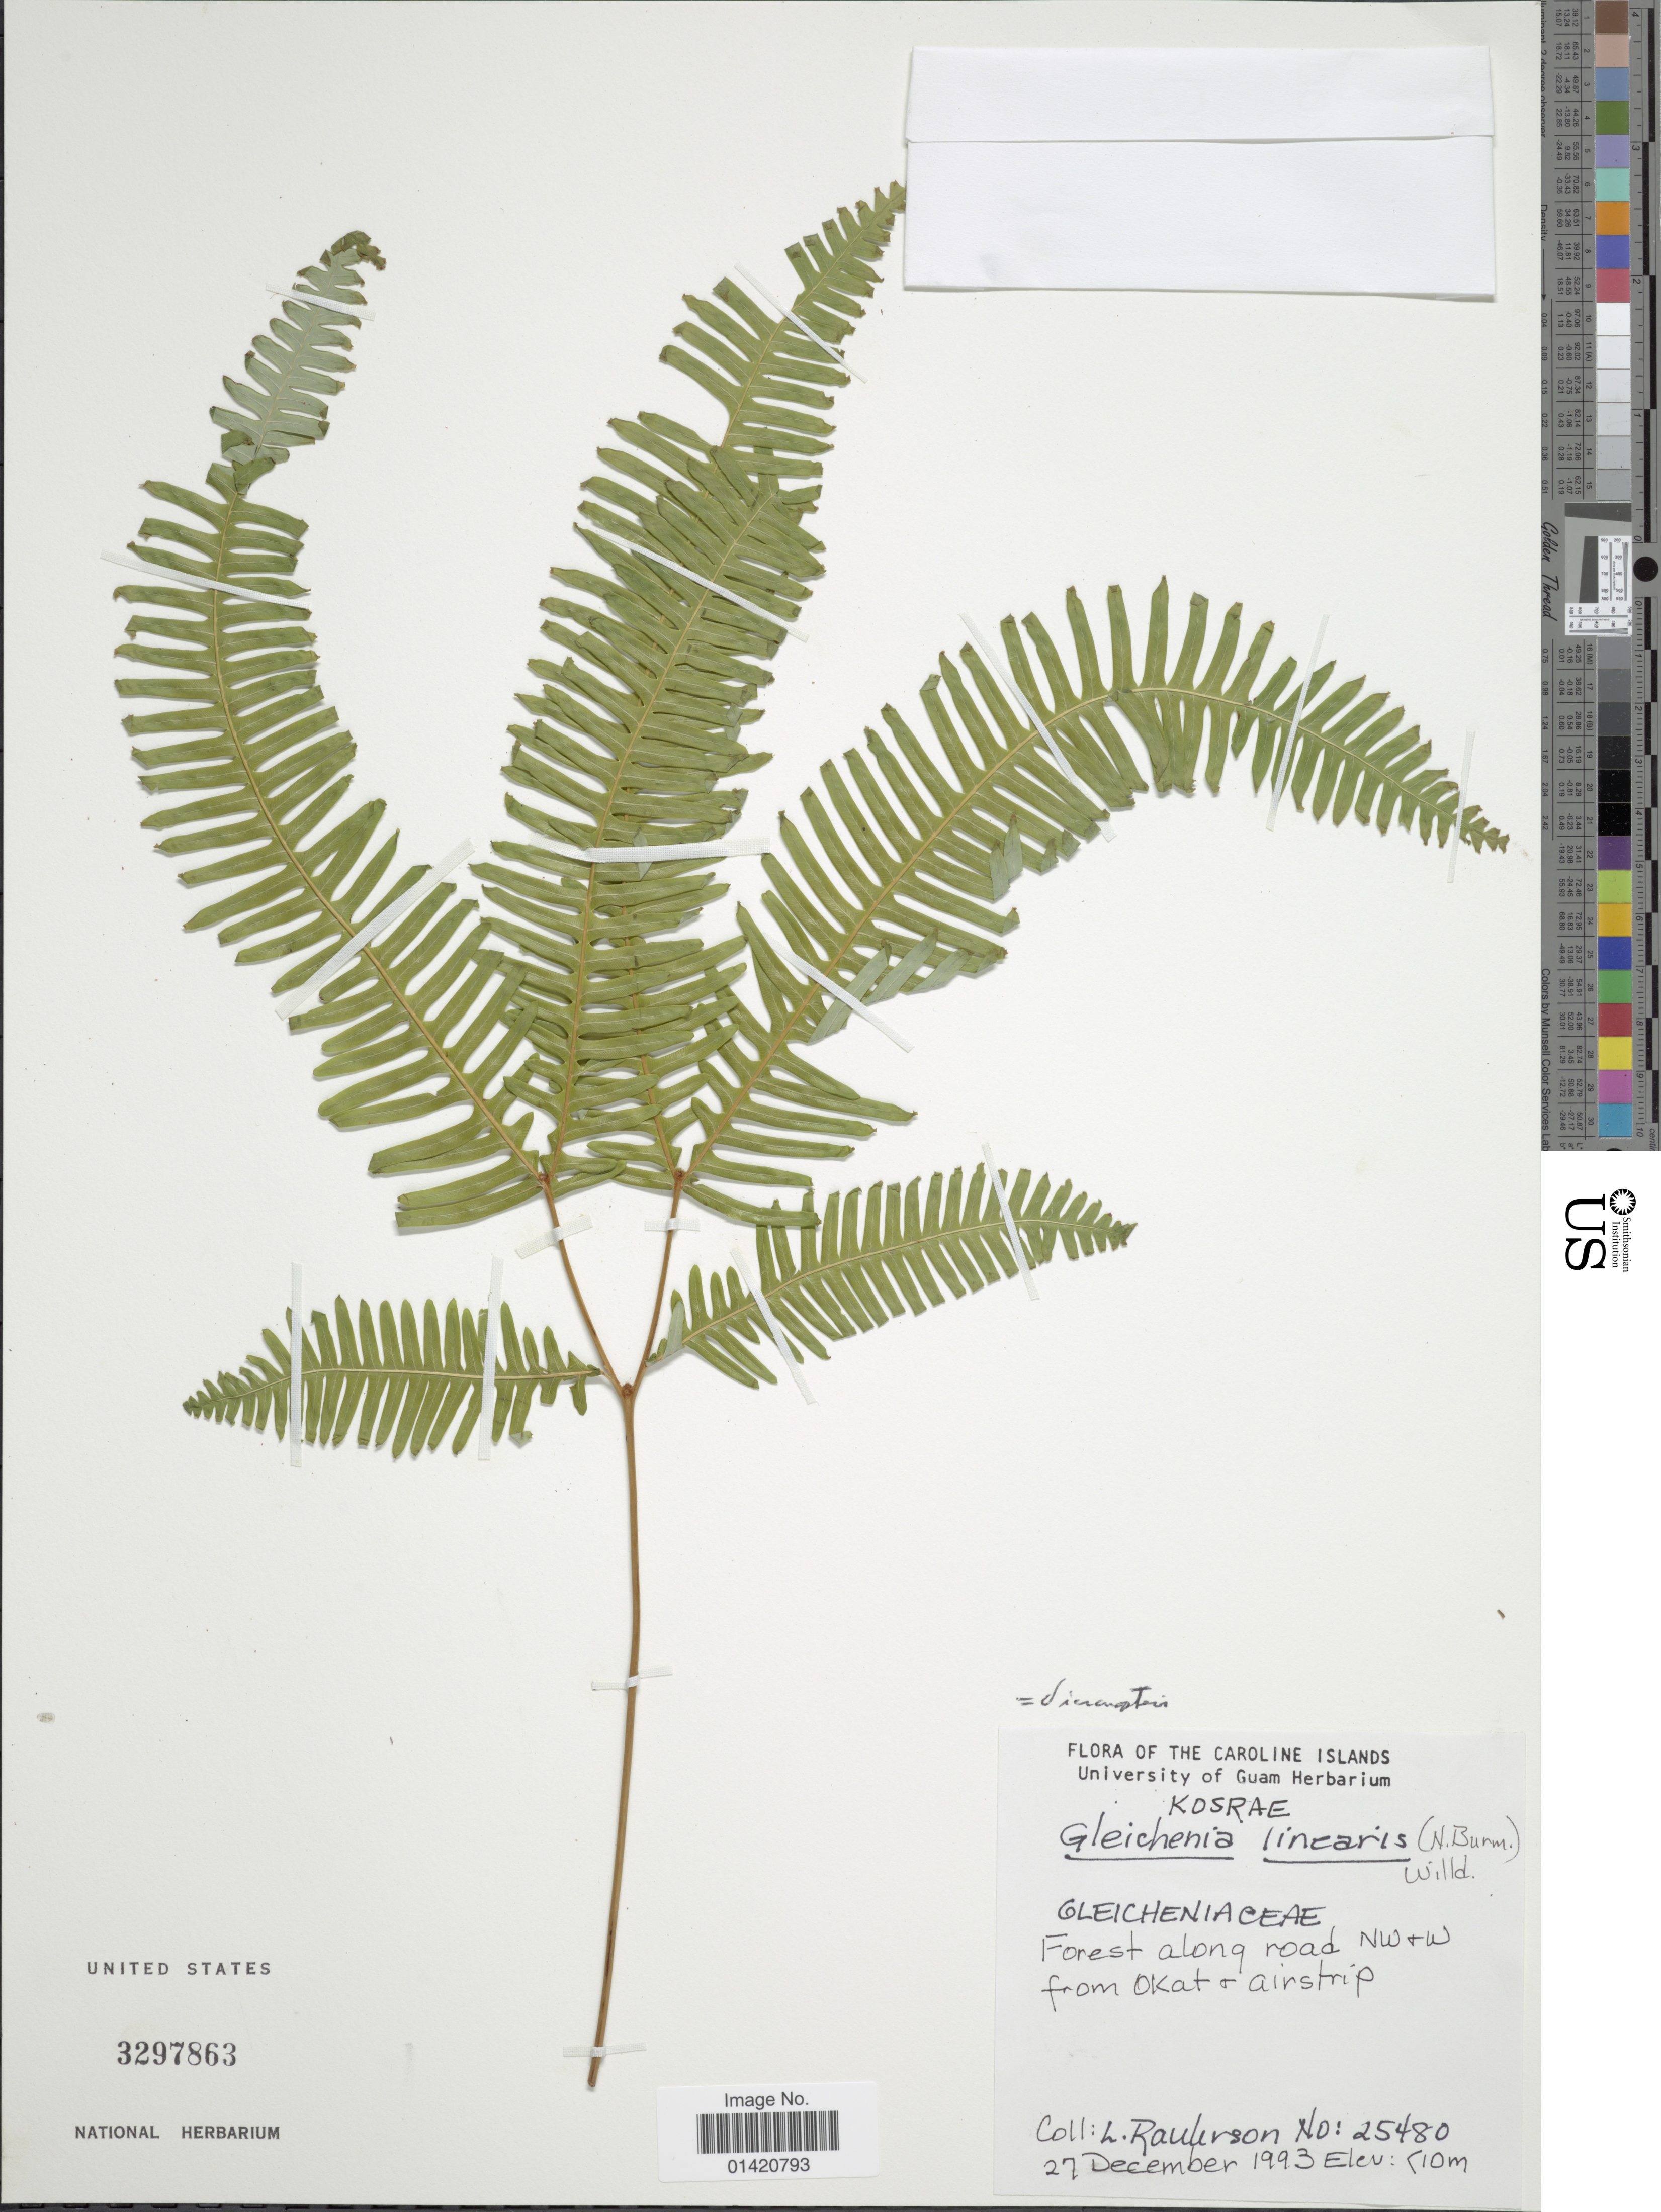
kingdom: Plantae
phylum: Tracheophyta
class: Polypodiopsida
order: Gleicheniales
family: Gleicheniaceae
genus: Dicranopteris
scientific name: Dicranopteris linearis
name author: (Burm. f.) Underw.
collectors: L. Raulerson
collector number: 25480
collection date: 1993-12-27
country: Micronesia, Federated States of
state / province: Kosrae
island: Kosrae [Kusaie]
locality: The Caroline Islands, Forest along road NW+W from Okat+airstrip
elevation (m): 10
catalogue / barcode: US 3297862